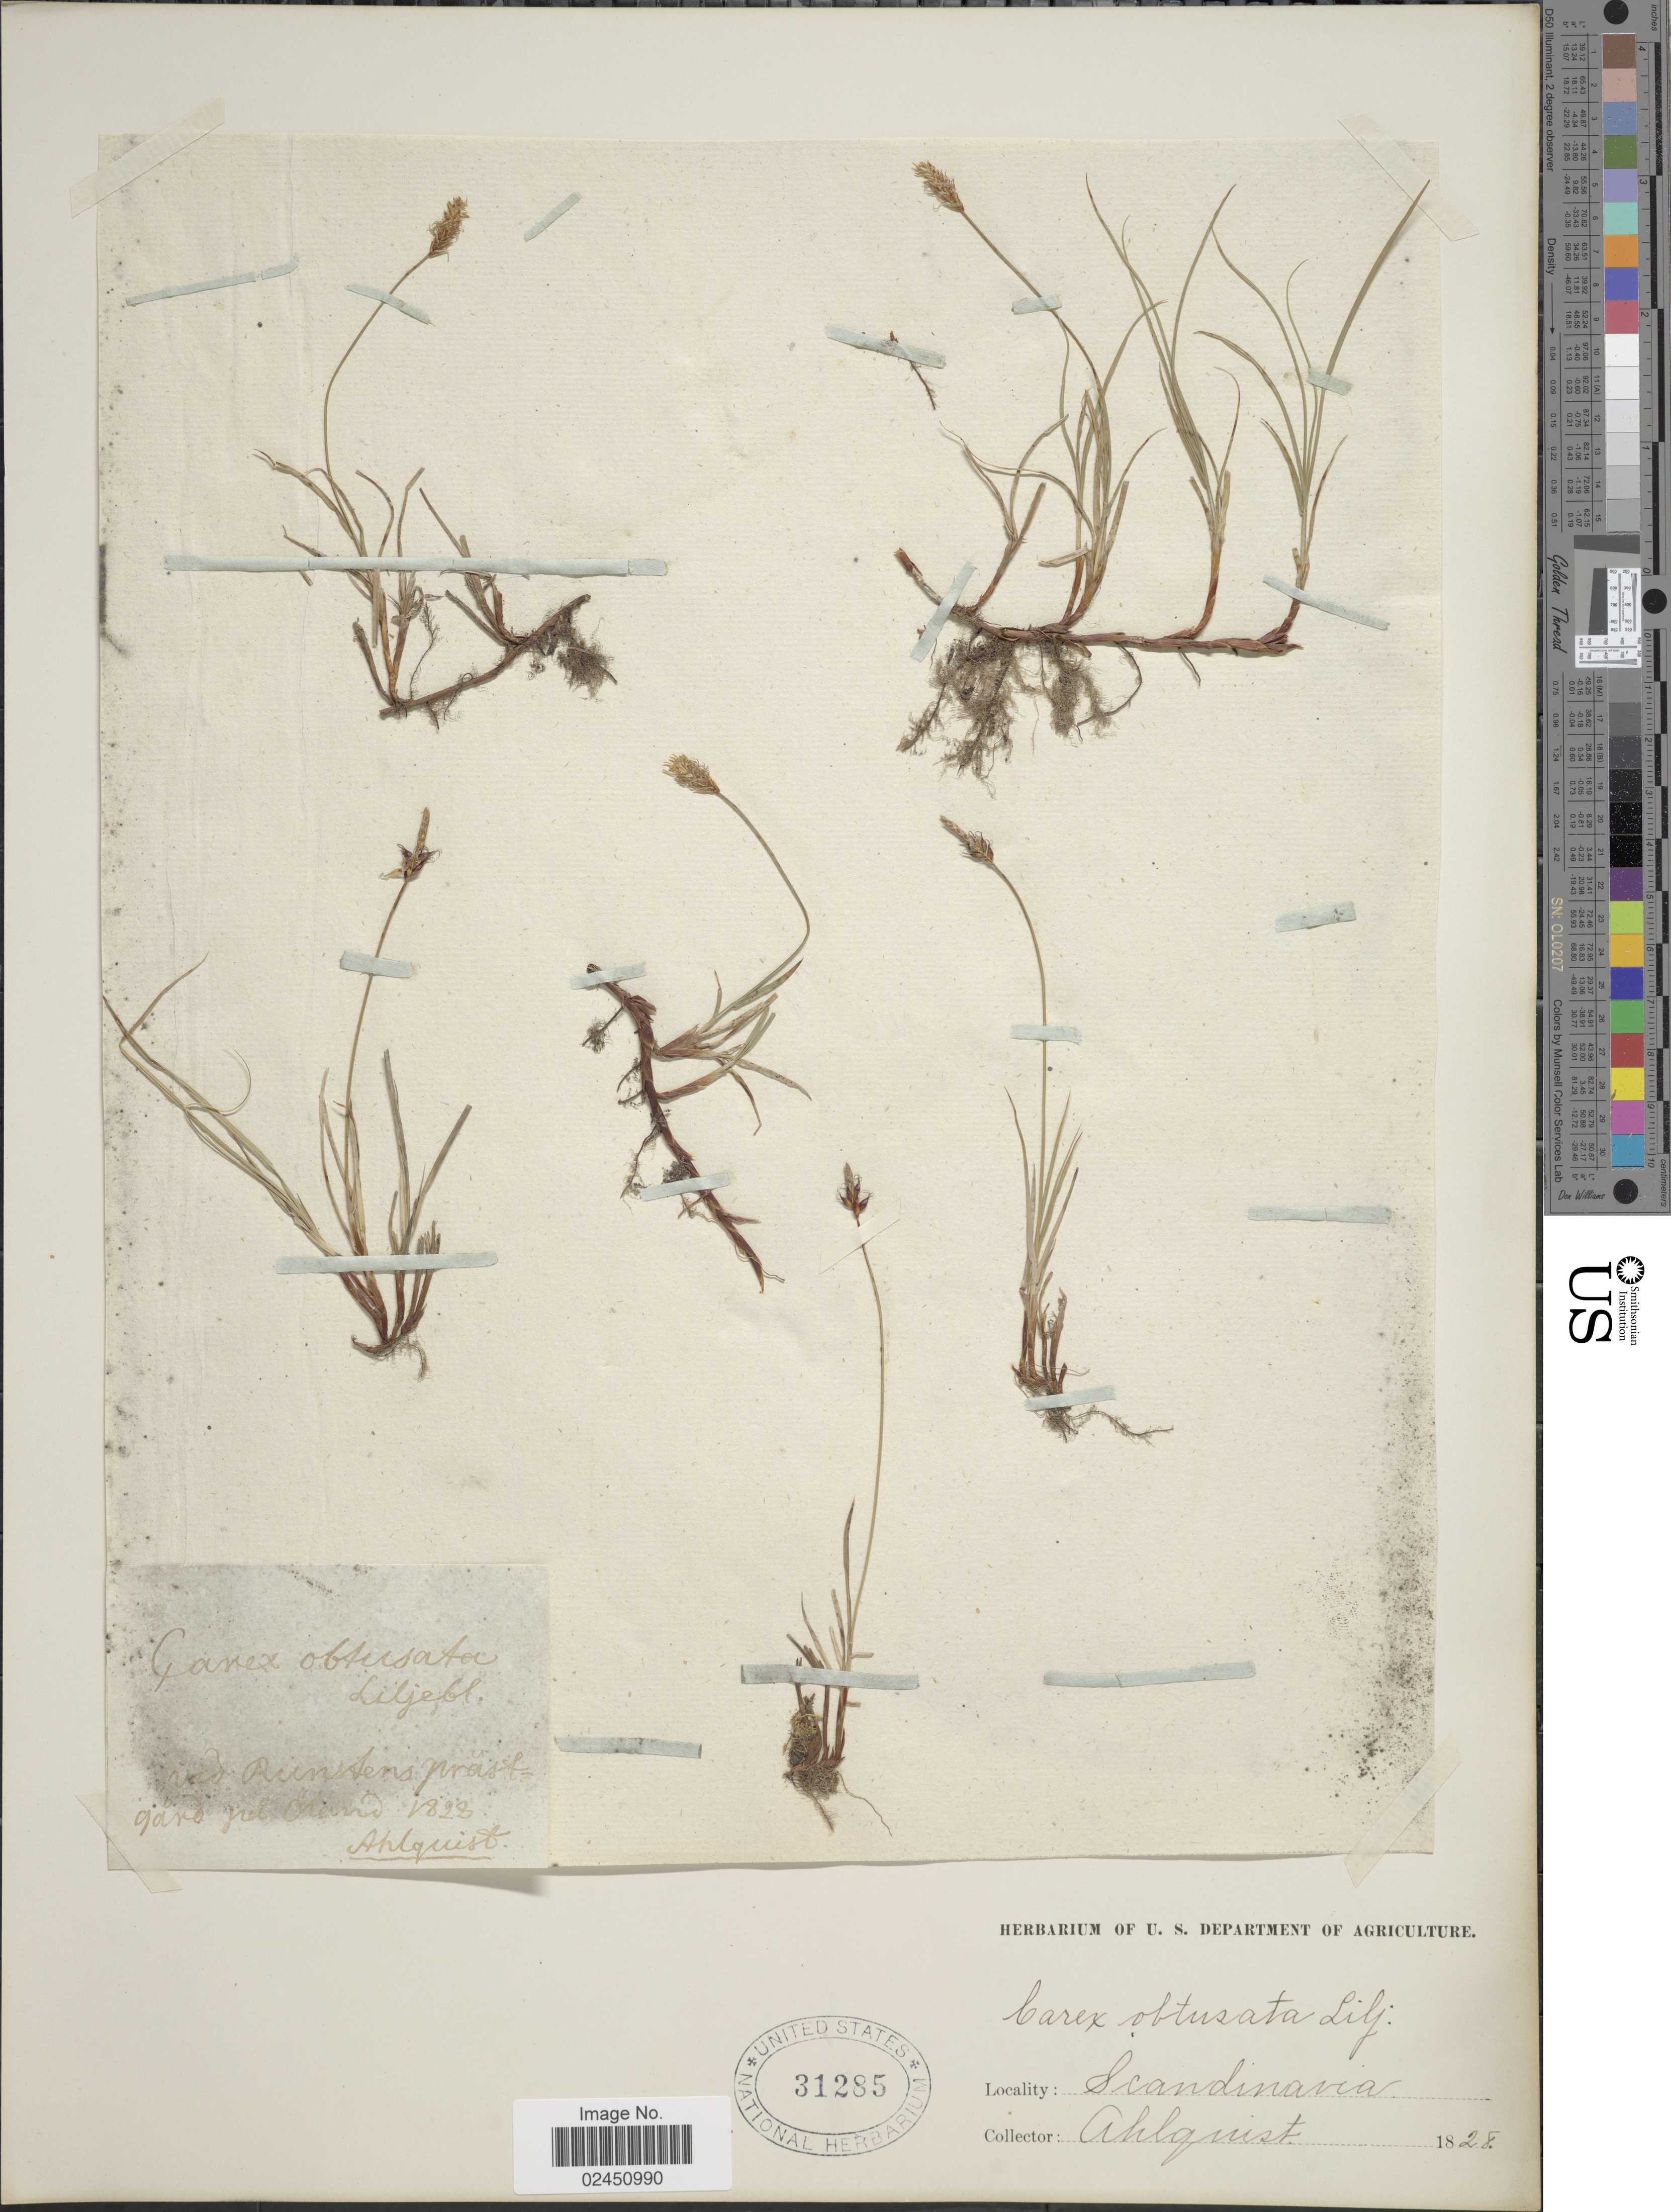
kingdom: Plantae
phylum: Tracheophyta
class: Liliopsida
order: Poales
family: Cyperaceae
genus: Carex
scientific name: Carex obtusata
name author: Lilj.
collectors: Ahlquist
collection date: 1828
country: Sweden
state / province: Kalmar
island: Oland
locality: Vas Runstens prastgard ja Öland, Scandinavia.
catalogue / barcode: US 31285